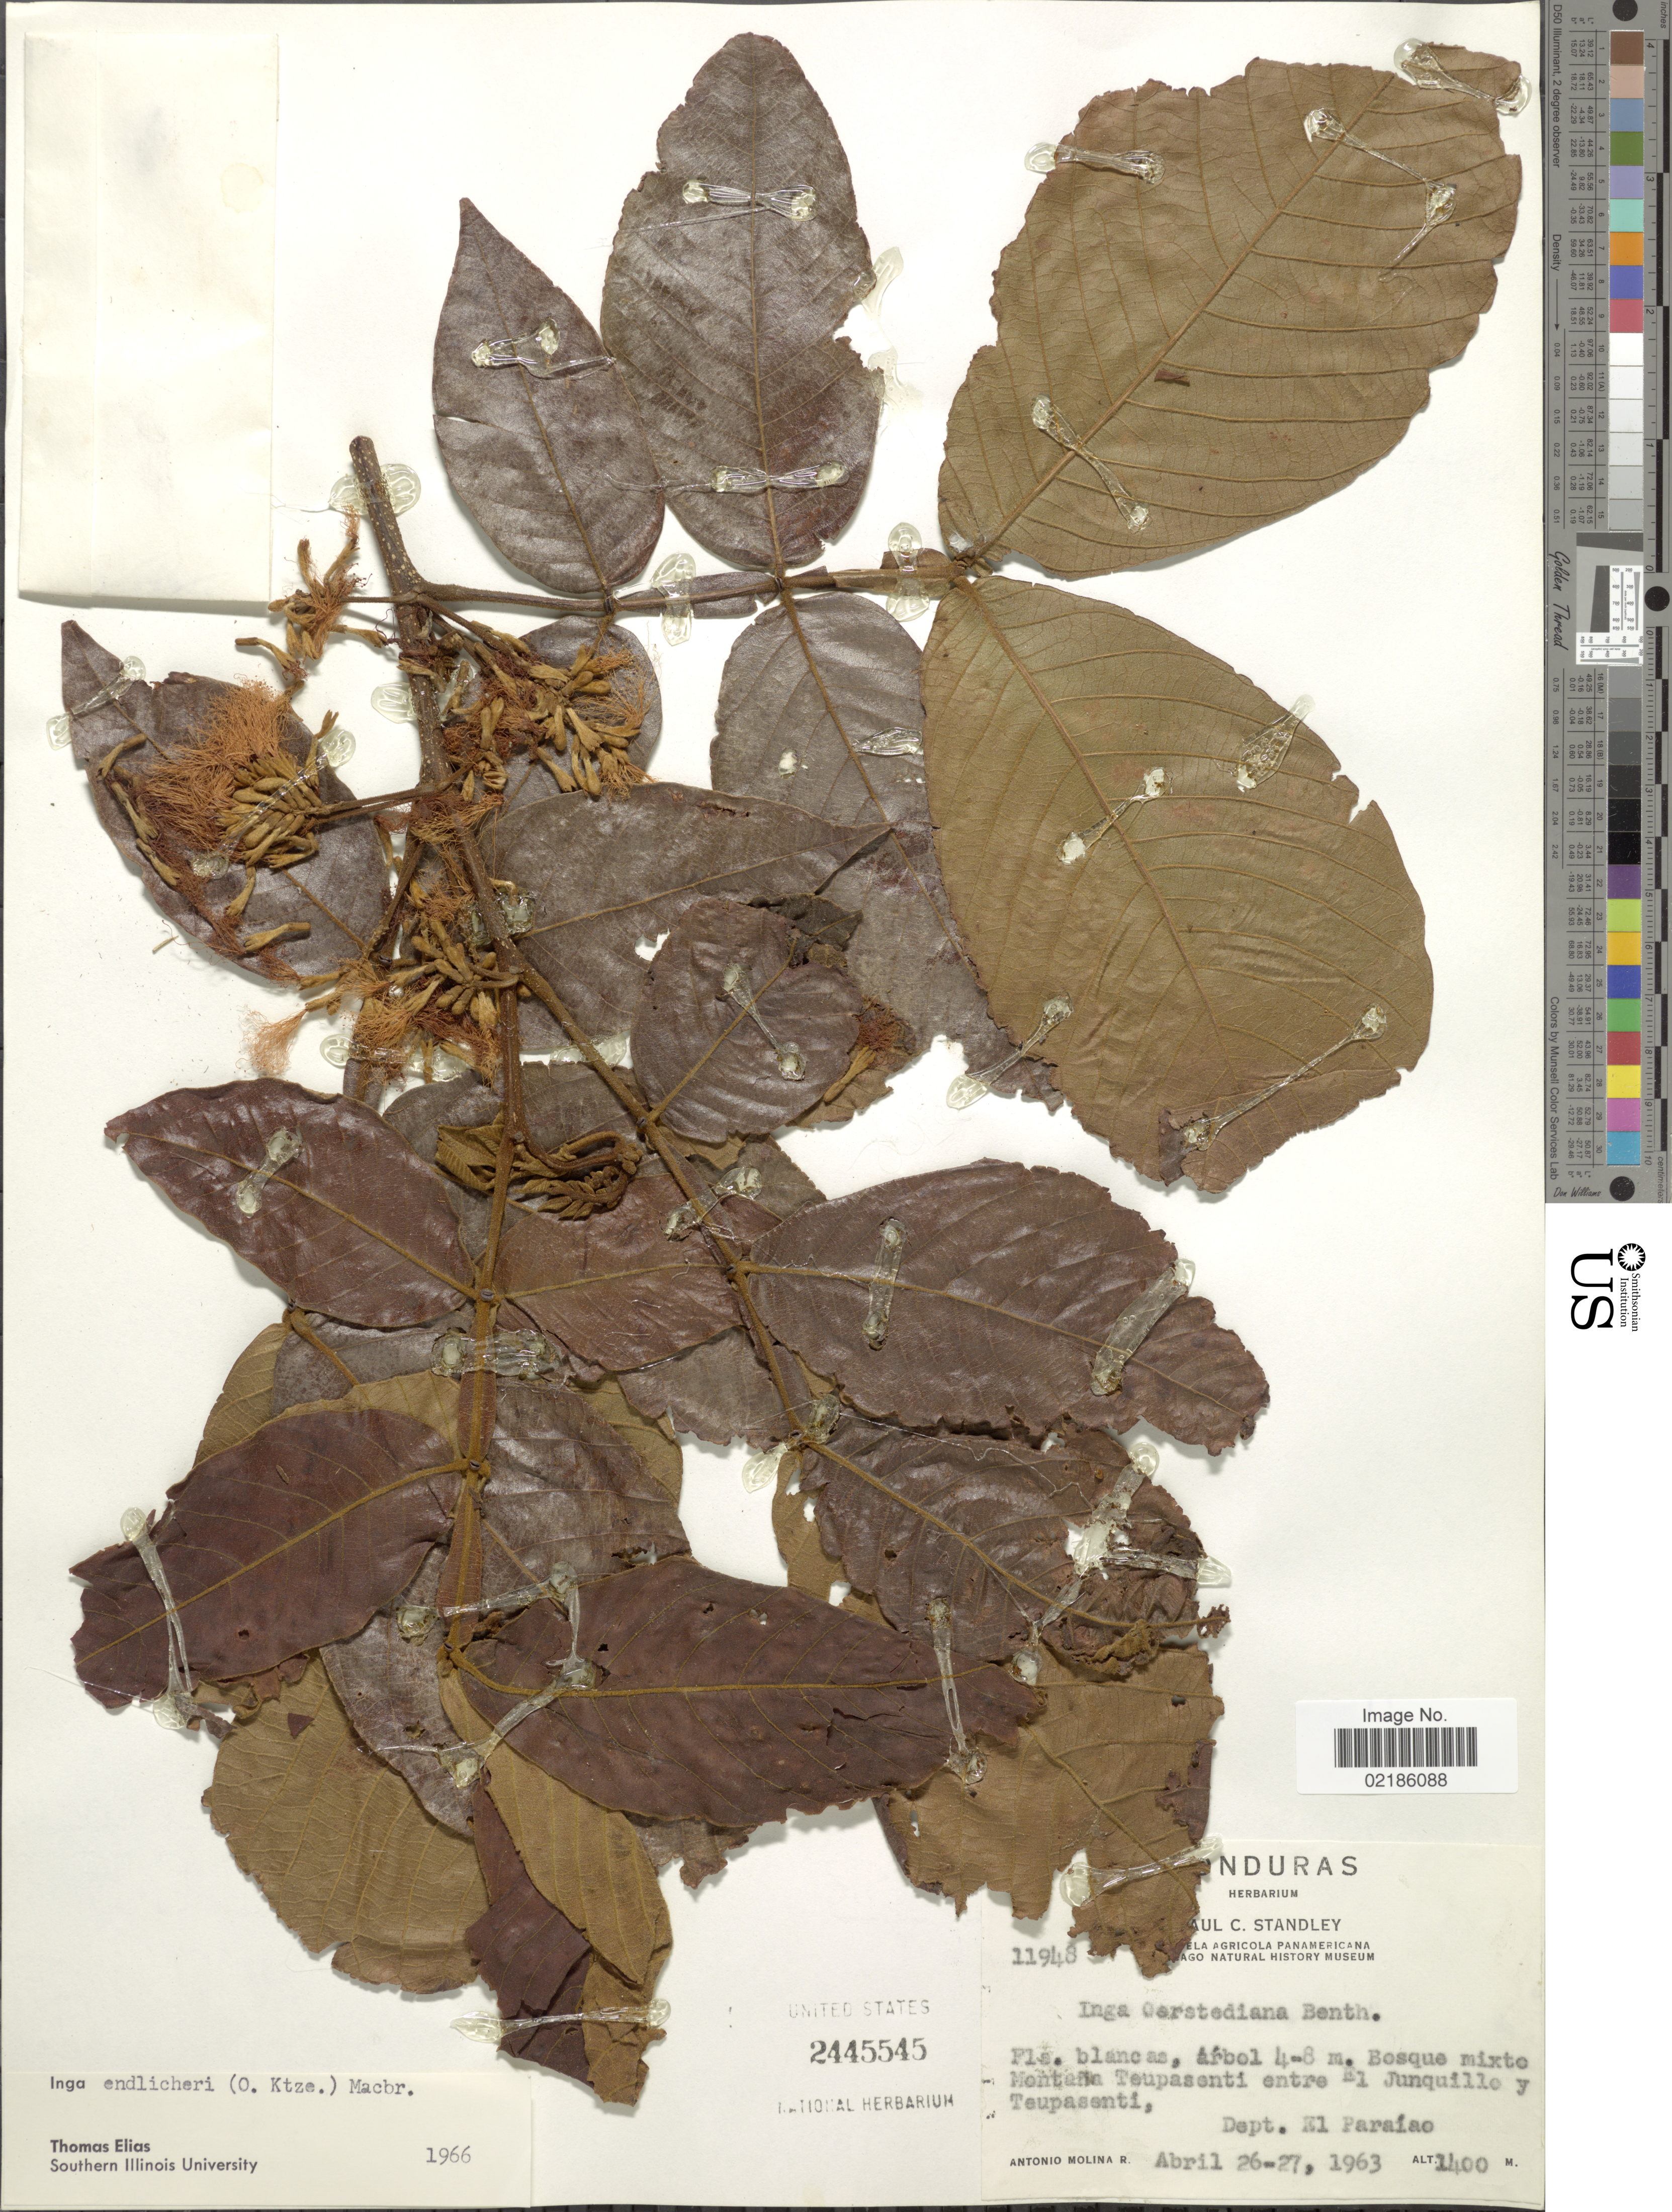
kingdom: Plantae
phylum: Tracheophyta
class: Magnoliopsida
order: Fabales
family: Fabaceae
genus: Inga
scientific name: Inga endlicheri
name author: (Kuntze) J.F. Macbr.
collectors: A. Molina R.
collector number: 11948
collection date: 1963-04-26/1963-04-27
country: Honduras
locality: Bosque mixto Montana Teupasenti entre El Junquille y Teupasenti. Dept. El Paraiao.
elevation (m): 1400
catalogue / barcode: US 2445545